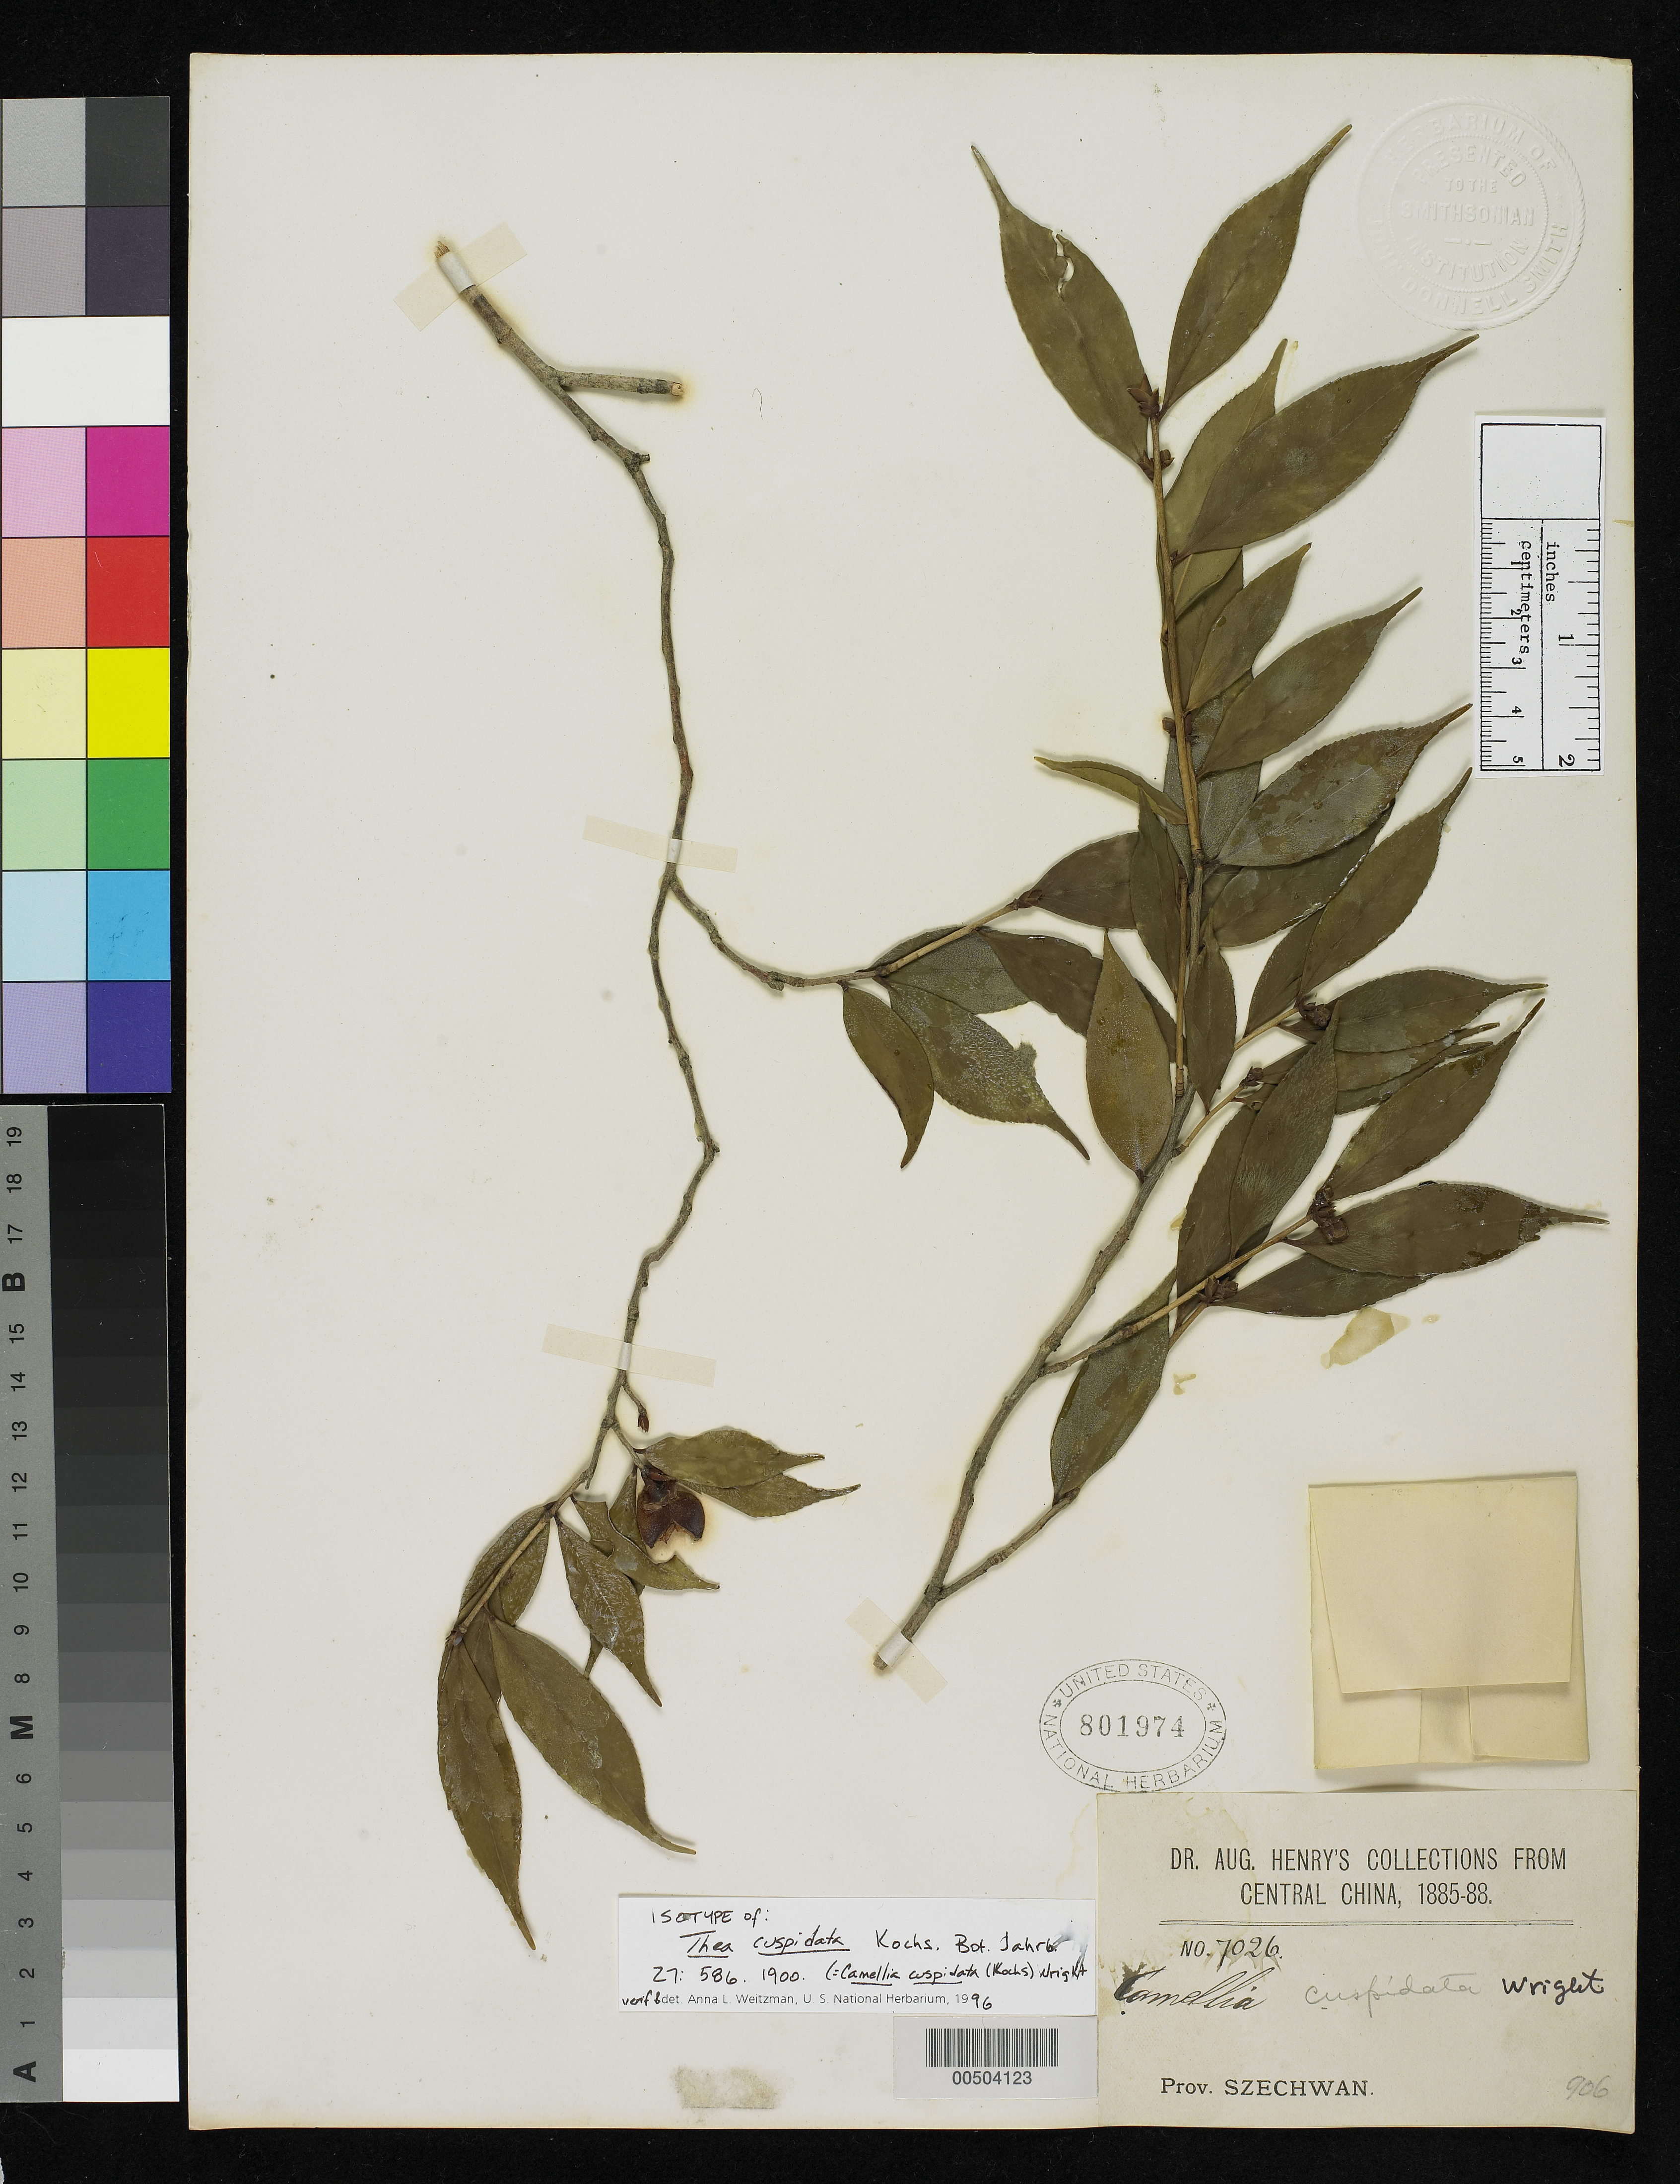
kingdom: Plantae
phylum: Tracheophyta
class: Magnoliopsida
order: Ericales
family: Theaceae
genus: Thea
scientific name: Thea cuspidata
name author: Kochs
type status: Isotype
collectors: A. Henry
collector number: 7026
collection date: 1885/1888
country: China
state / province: Sichuan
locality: Central China. Prov. Szechwan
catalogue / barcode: US 801974